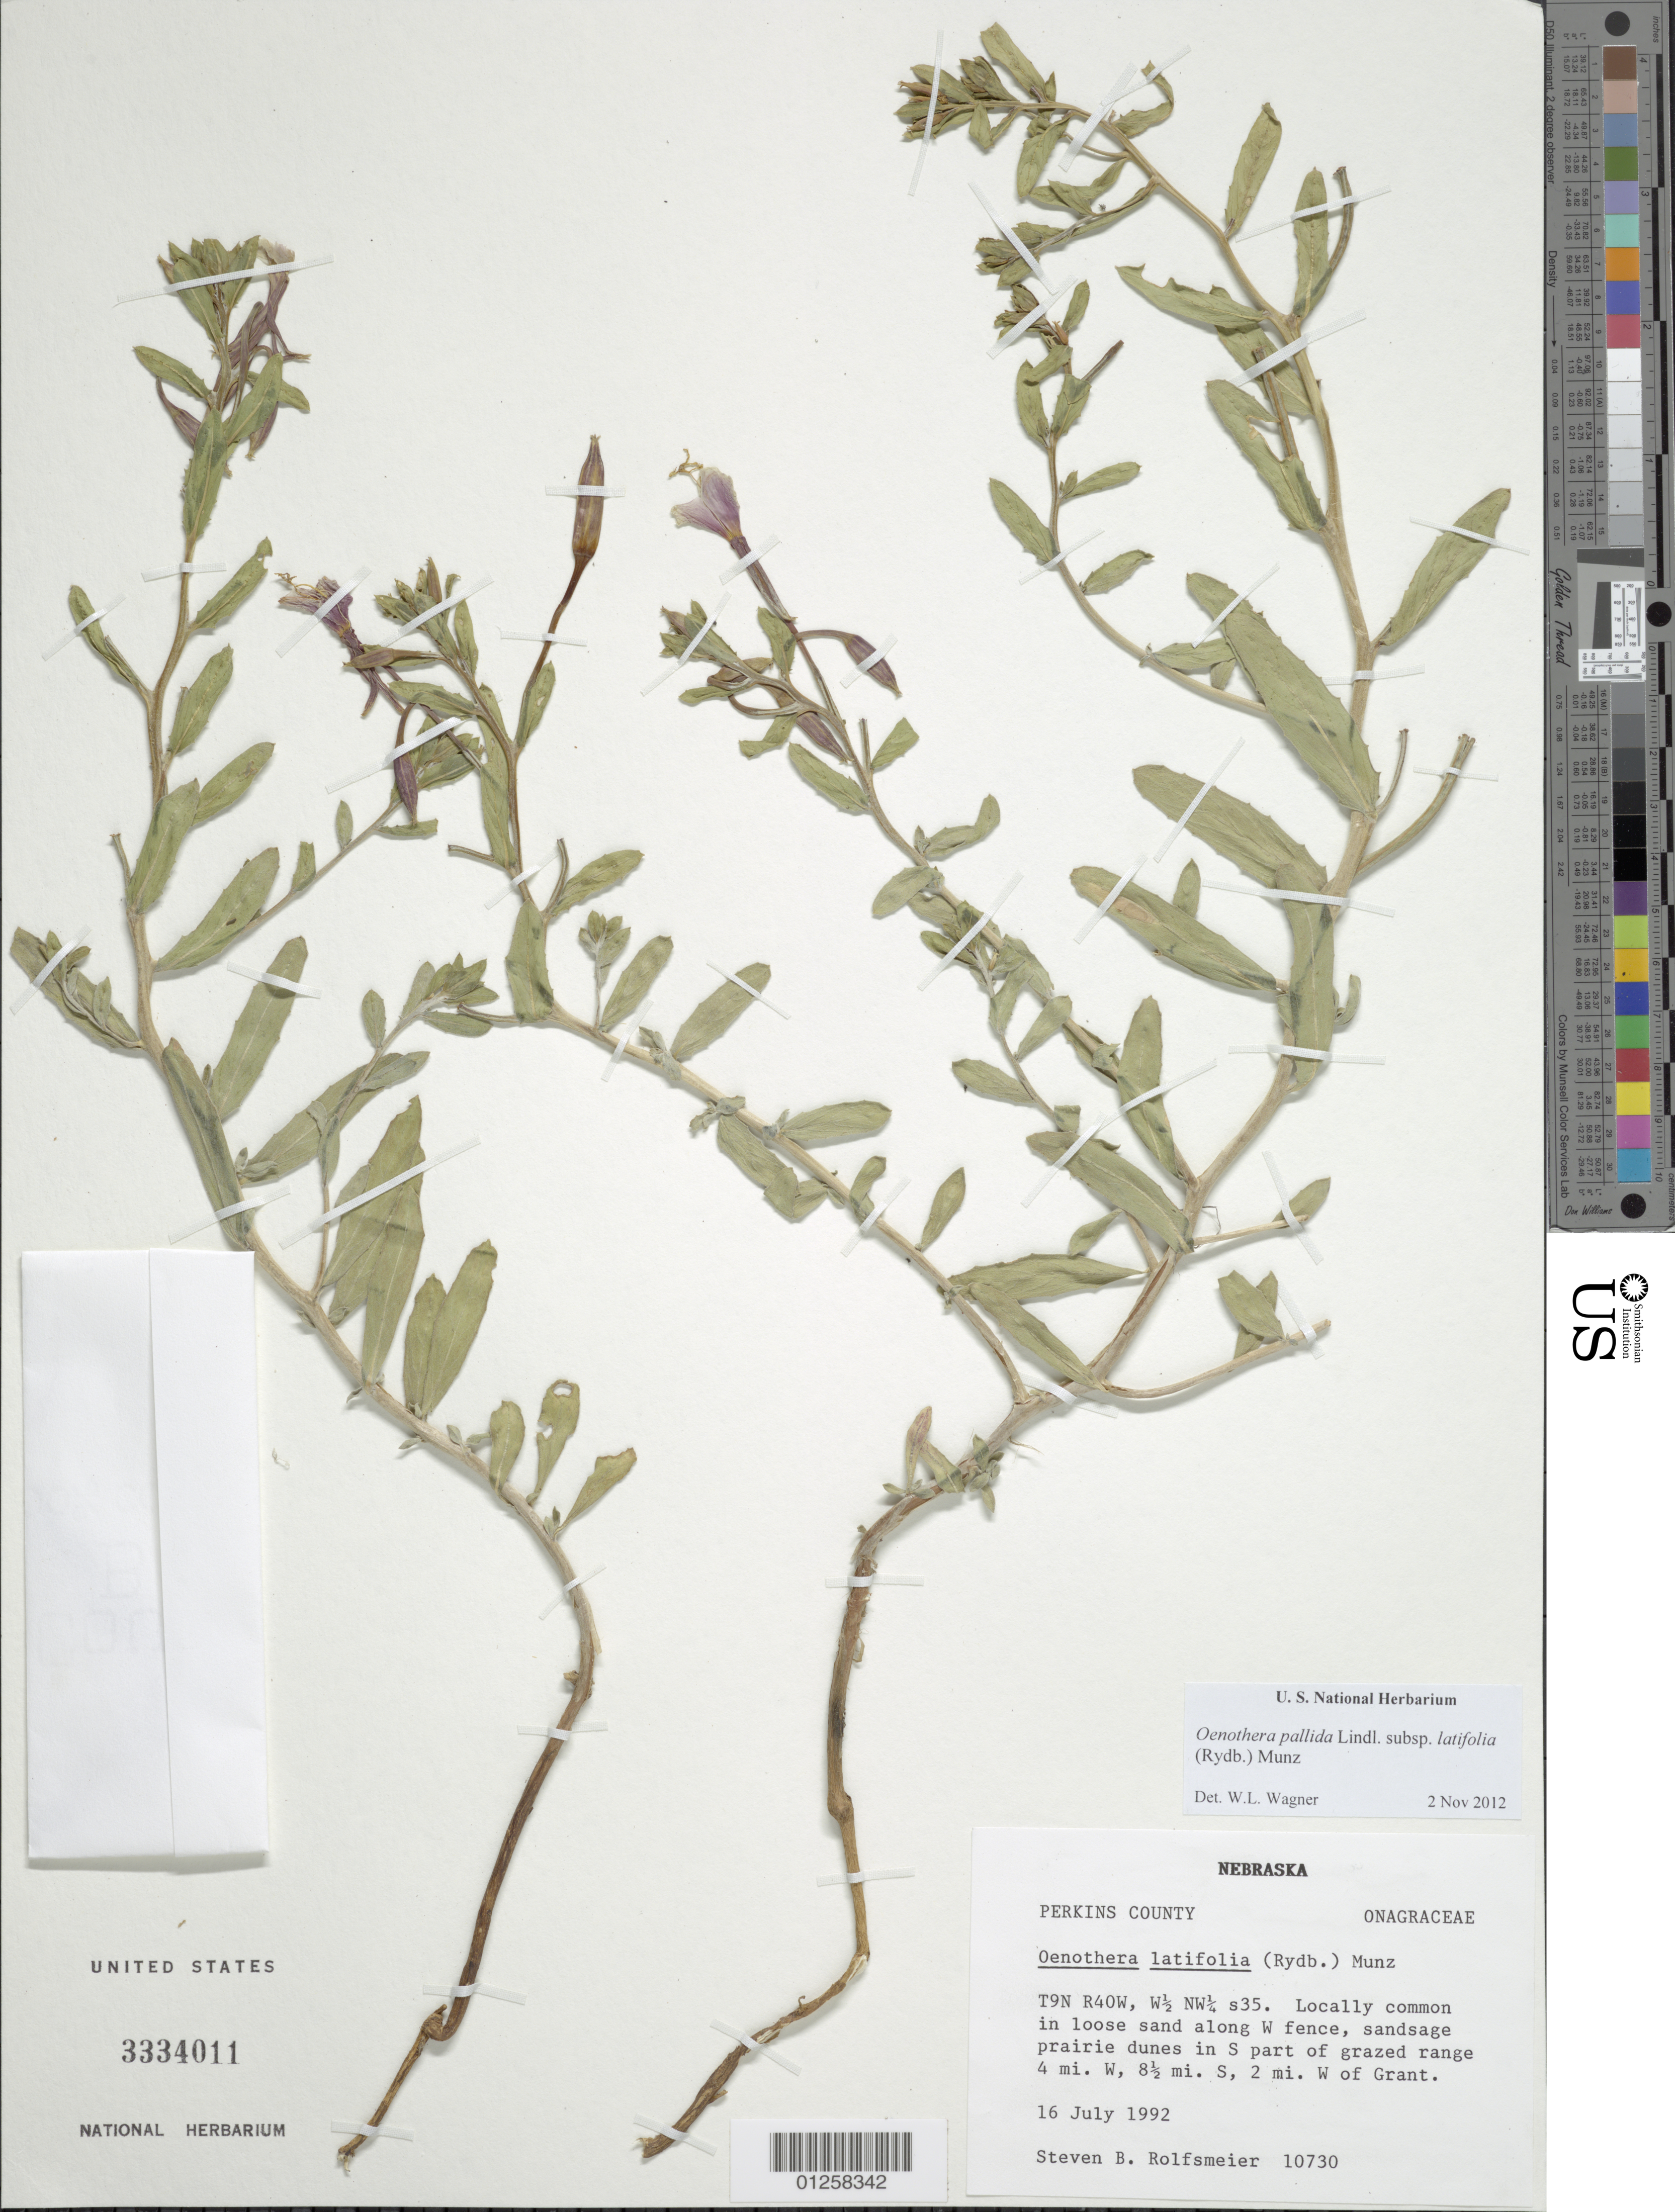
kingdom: Plantae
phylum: Tracheophyta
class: Magnoliopsida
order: Myrtales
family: Onagraceae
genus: Oenothera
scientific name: Oenothera pallida subsp. latifolia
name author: (Rydb.) Munz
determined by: Wagner, W. L., (BOT), Smithsonian Institution - National Museum of Natural History (UNITED STATES)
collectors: S. Rolfsmeier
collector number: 10730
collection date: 1992-07-16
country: United States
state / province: Nebraska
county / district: Perkins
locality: T9N R40W, W1/2 NW1/4 s35. S part of grazed range 4 mi. W, 8.5 mi. S, 2 mi. W of Grant.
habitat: Loose sand along W fence.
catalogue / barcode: US 3334011